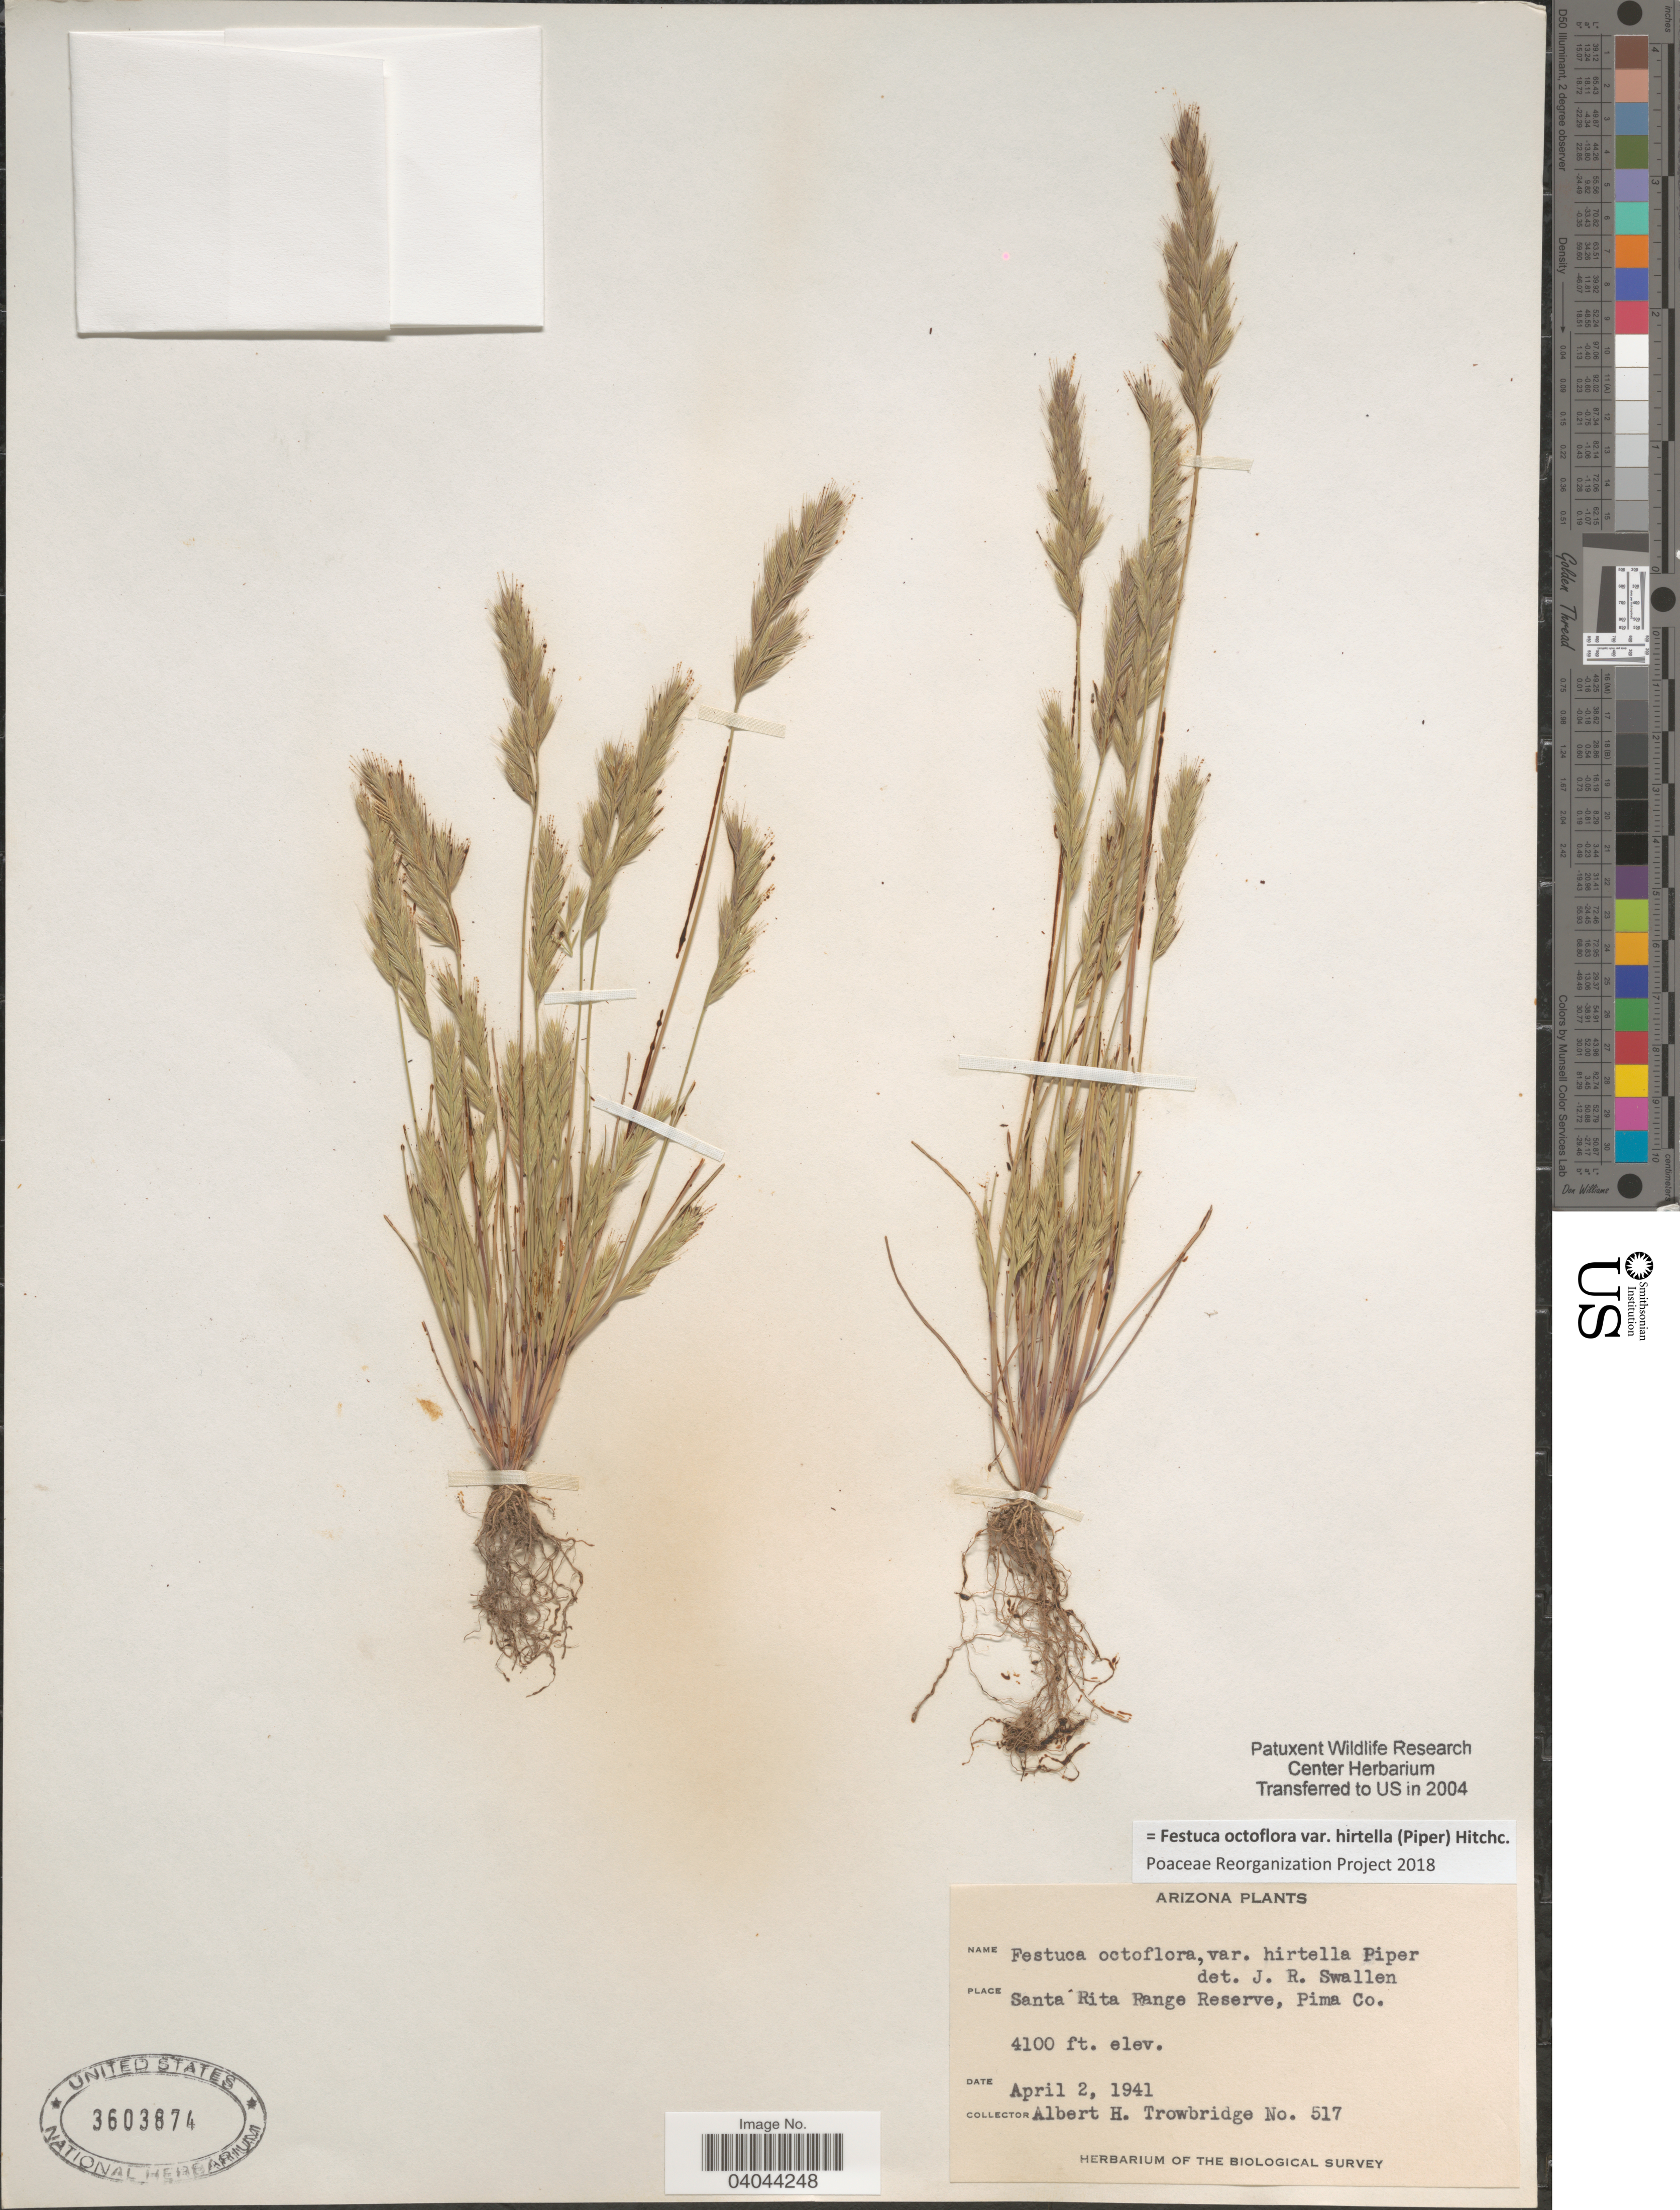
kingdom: Plantae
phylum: Tracheophyta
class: Liliopsida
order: Poales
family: Poaceae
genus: Festuca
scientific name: Festuca octoflora var. hirtella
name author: Piper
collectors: A. H. Trowbridge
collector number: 517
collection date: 1941-04-02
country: United States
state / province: Arizona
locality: Santa Rita Range Reserve, Pima Co.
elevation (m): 1250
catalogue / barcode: US 3603874